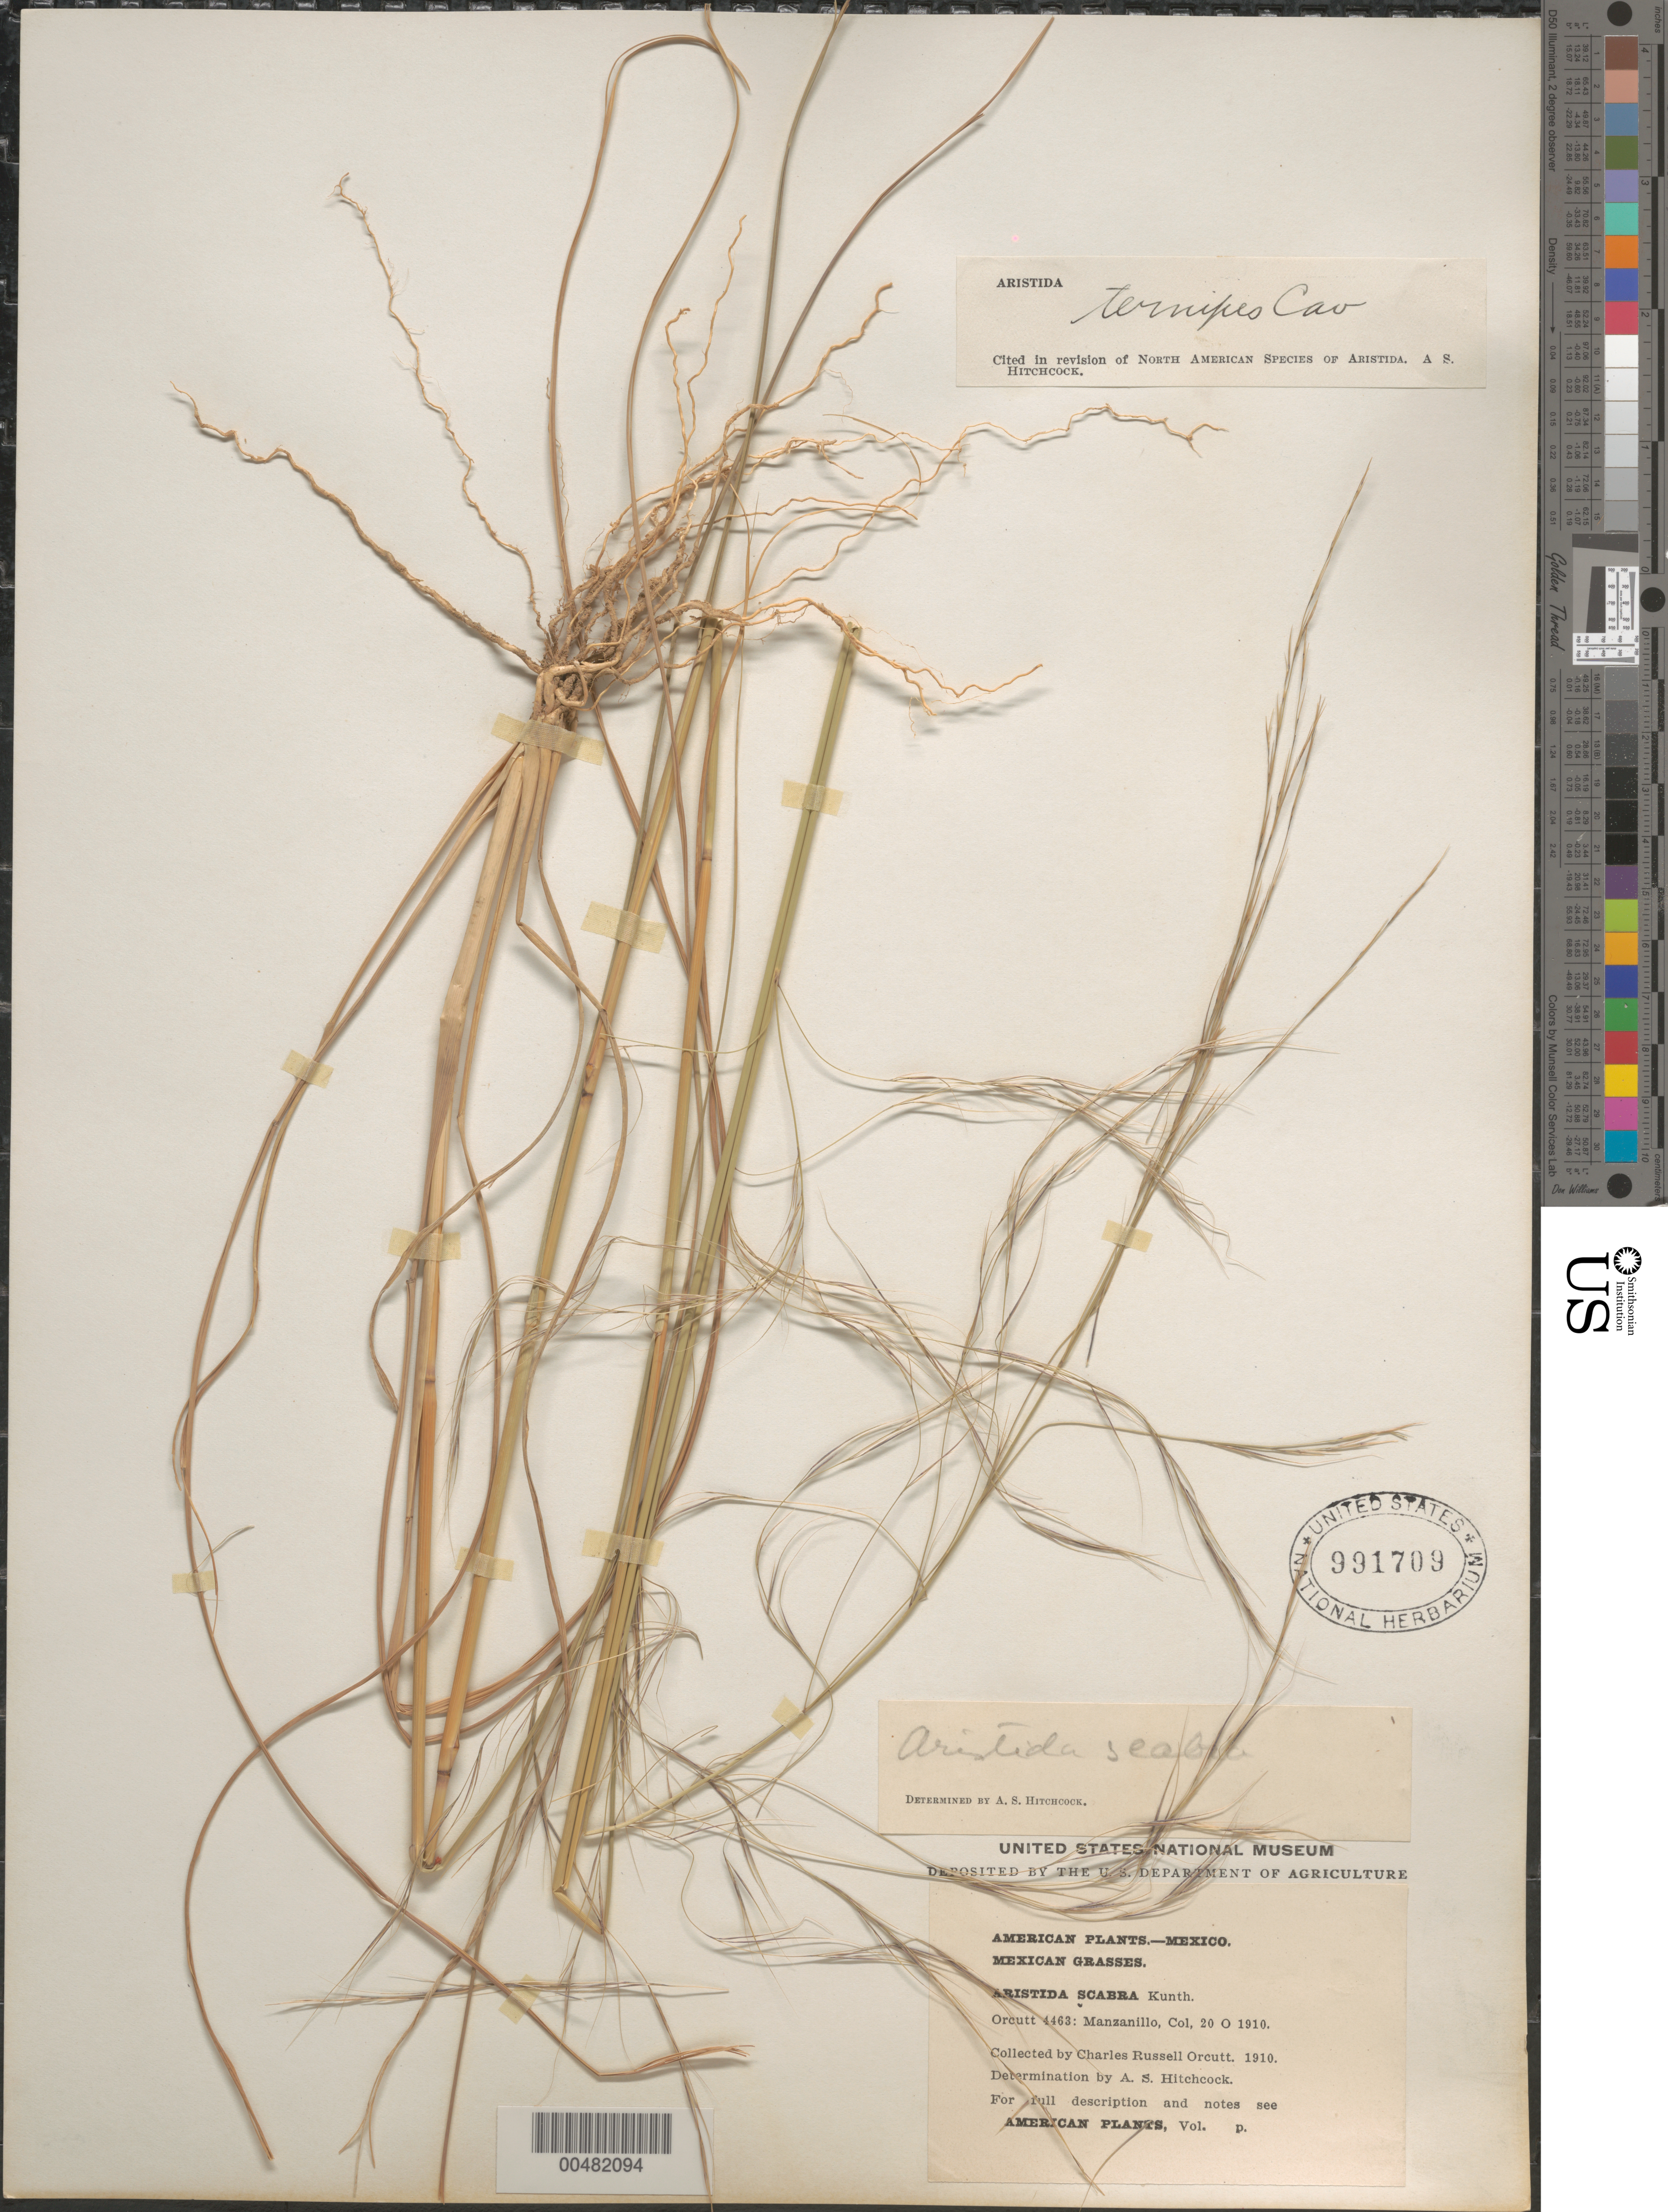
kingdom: Plantae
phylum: Tracheophyta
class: Liliopsida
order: Poales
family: Poaceae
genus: Aristida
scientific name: Aristida ternipes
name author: Cav.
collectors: C. R. Orcutt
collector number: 4463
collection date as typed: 20 Oct 1910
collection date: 1910-10-20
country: Mexico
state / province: Colima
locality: Manzanillo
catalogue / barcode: US 991709